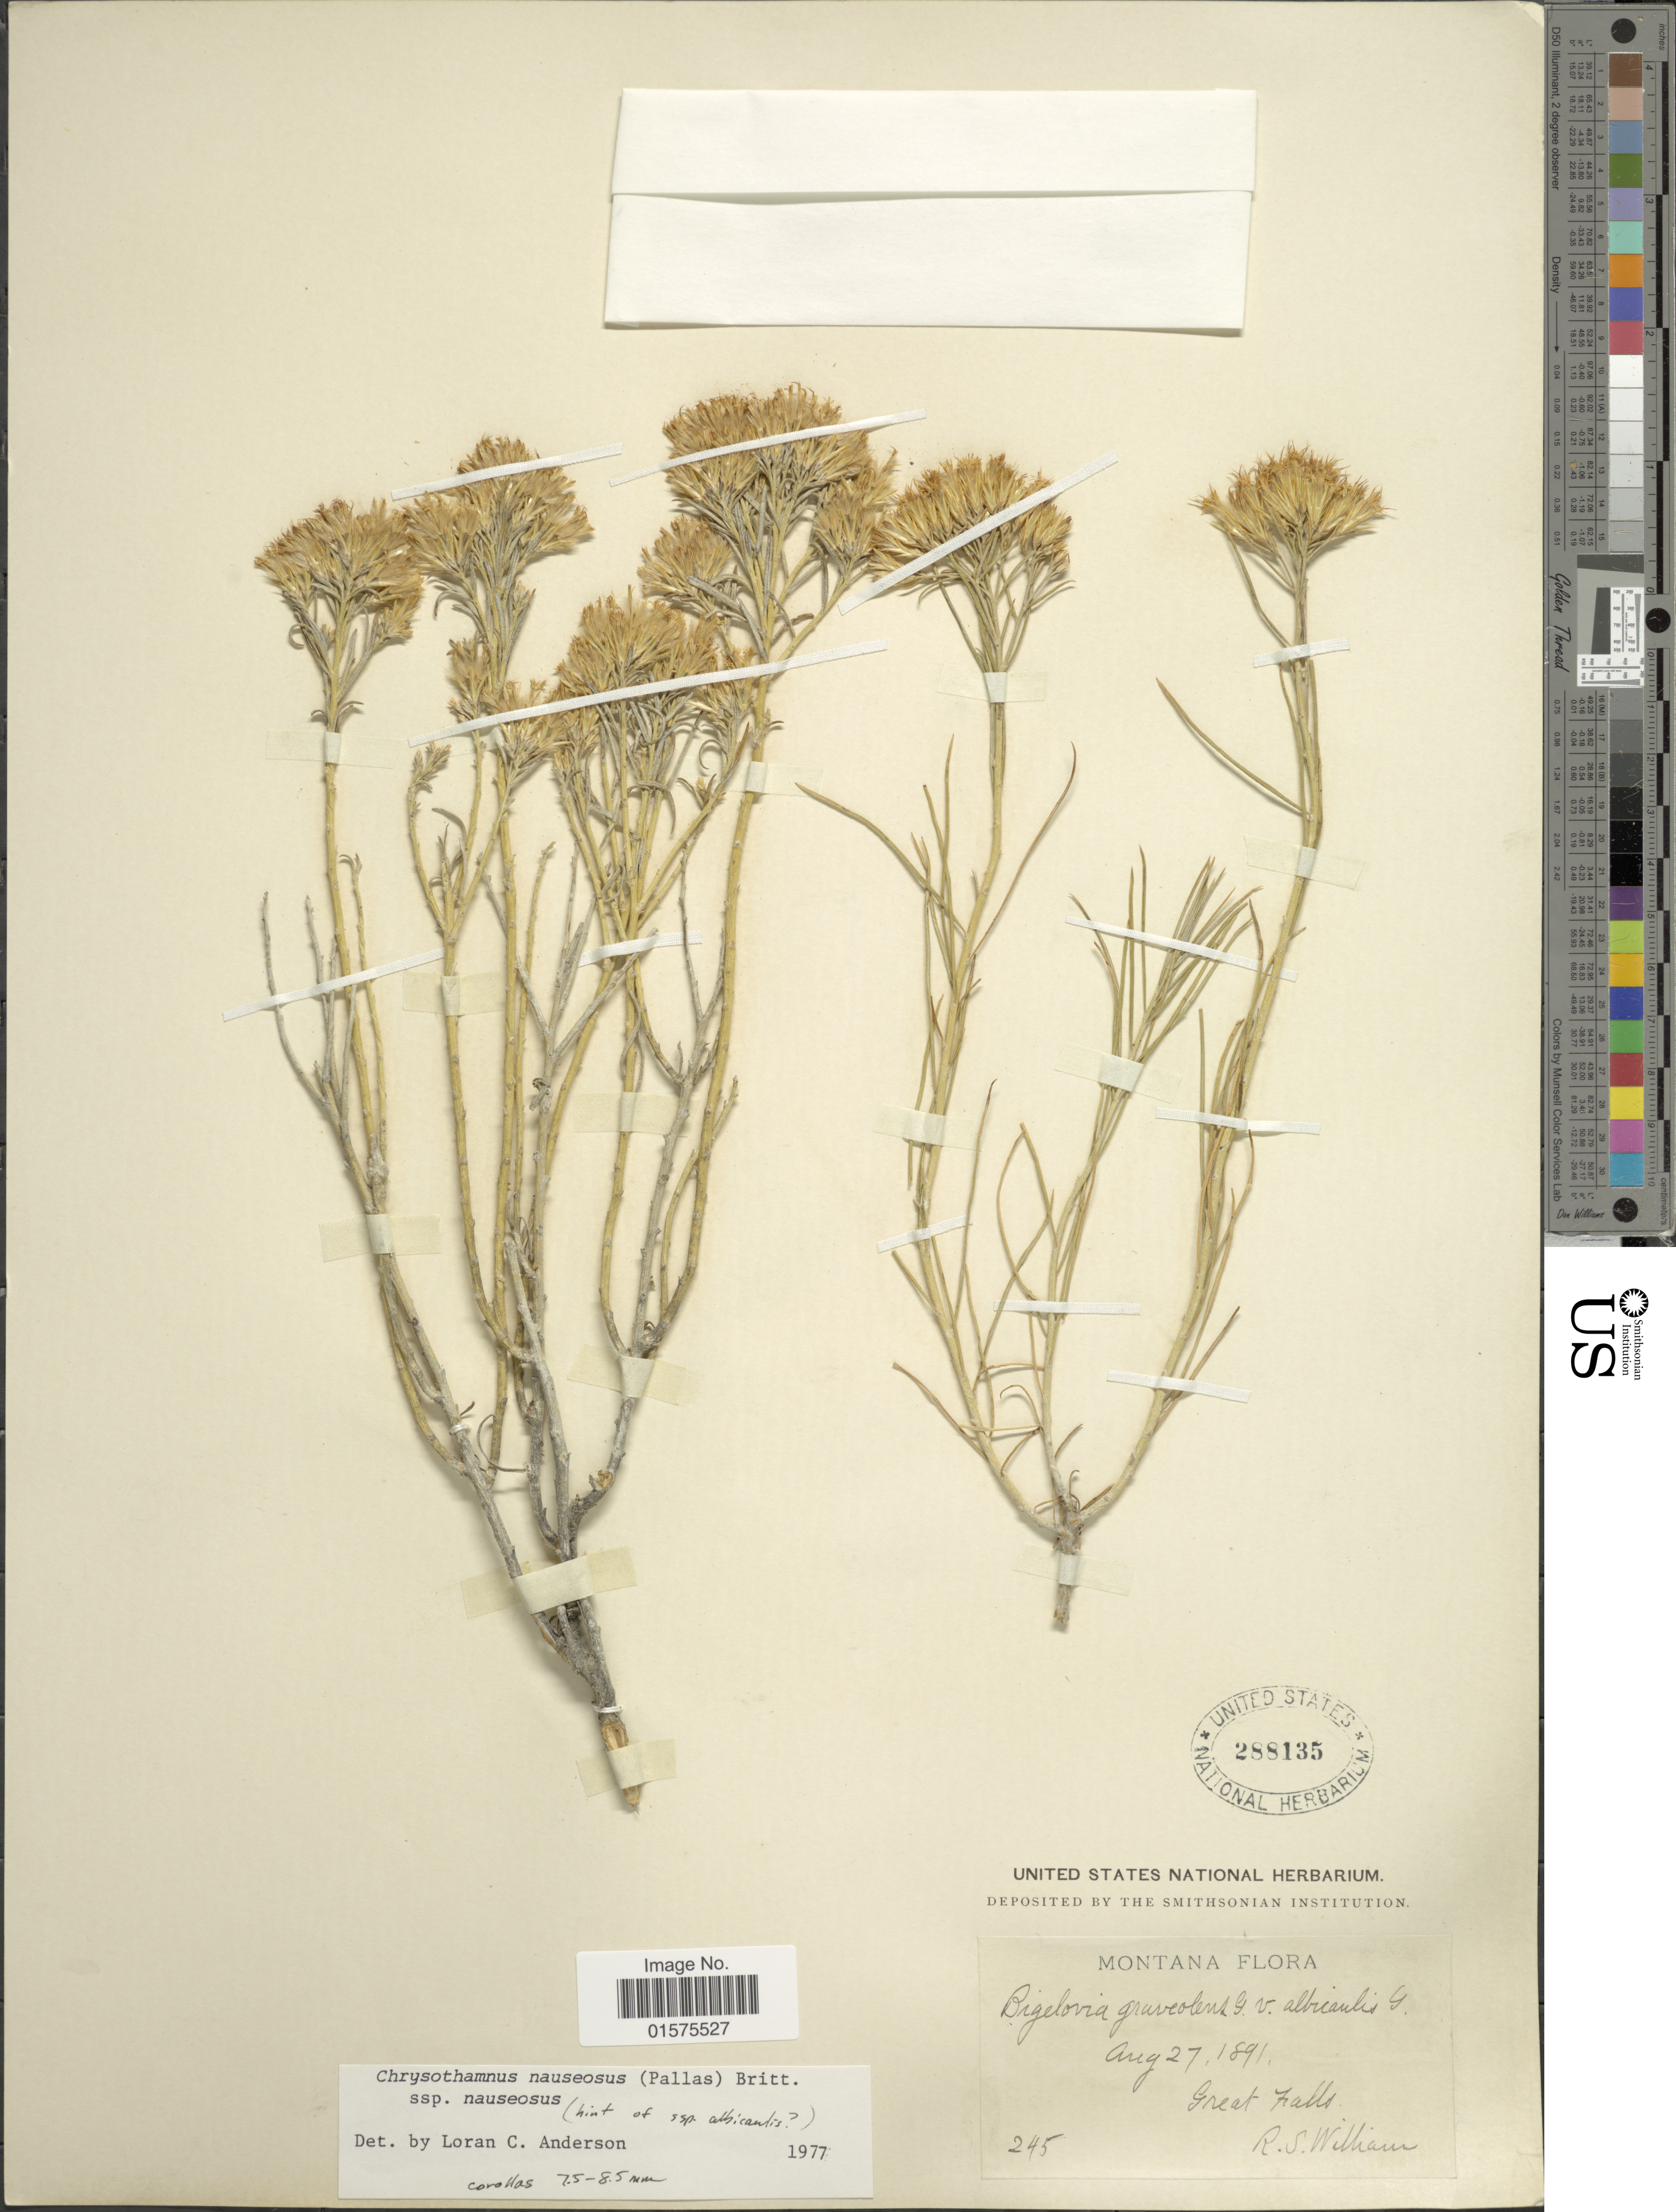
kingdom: Plantae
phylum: Tracheophyta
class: Magnoliopsida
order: Asterales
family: Asteraceae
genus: Ericameria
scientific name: Ericameria nauseosa var. nauseosa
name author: (Pall. ex Pursh) G.L. Nesom & G.I. Baird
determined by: Urbatsch, Lowell E., Curator (LSU), Louisiana State University (UNITED STATES)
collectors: R. William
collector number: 245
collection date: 1891-08-27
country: United States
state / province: Montana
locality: Great Falls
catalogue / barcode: US 288135